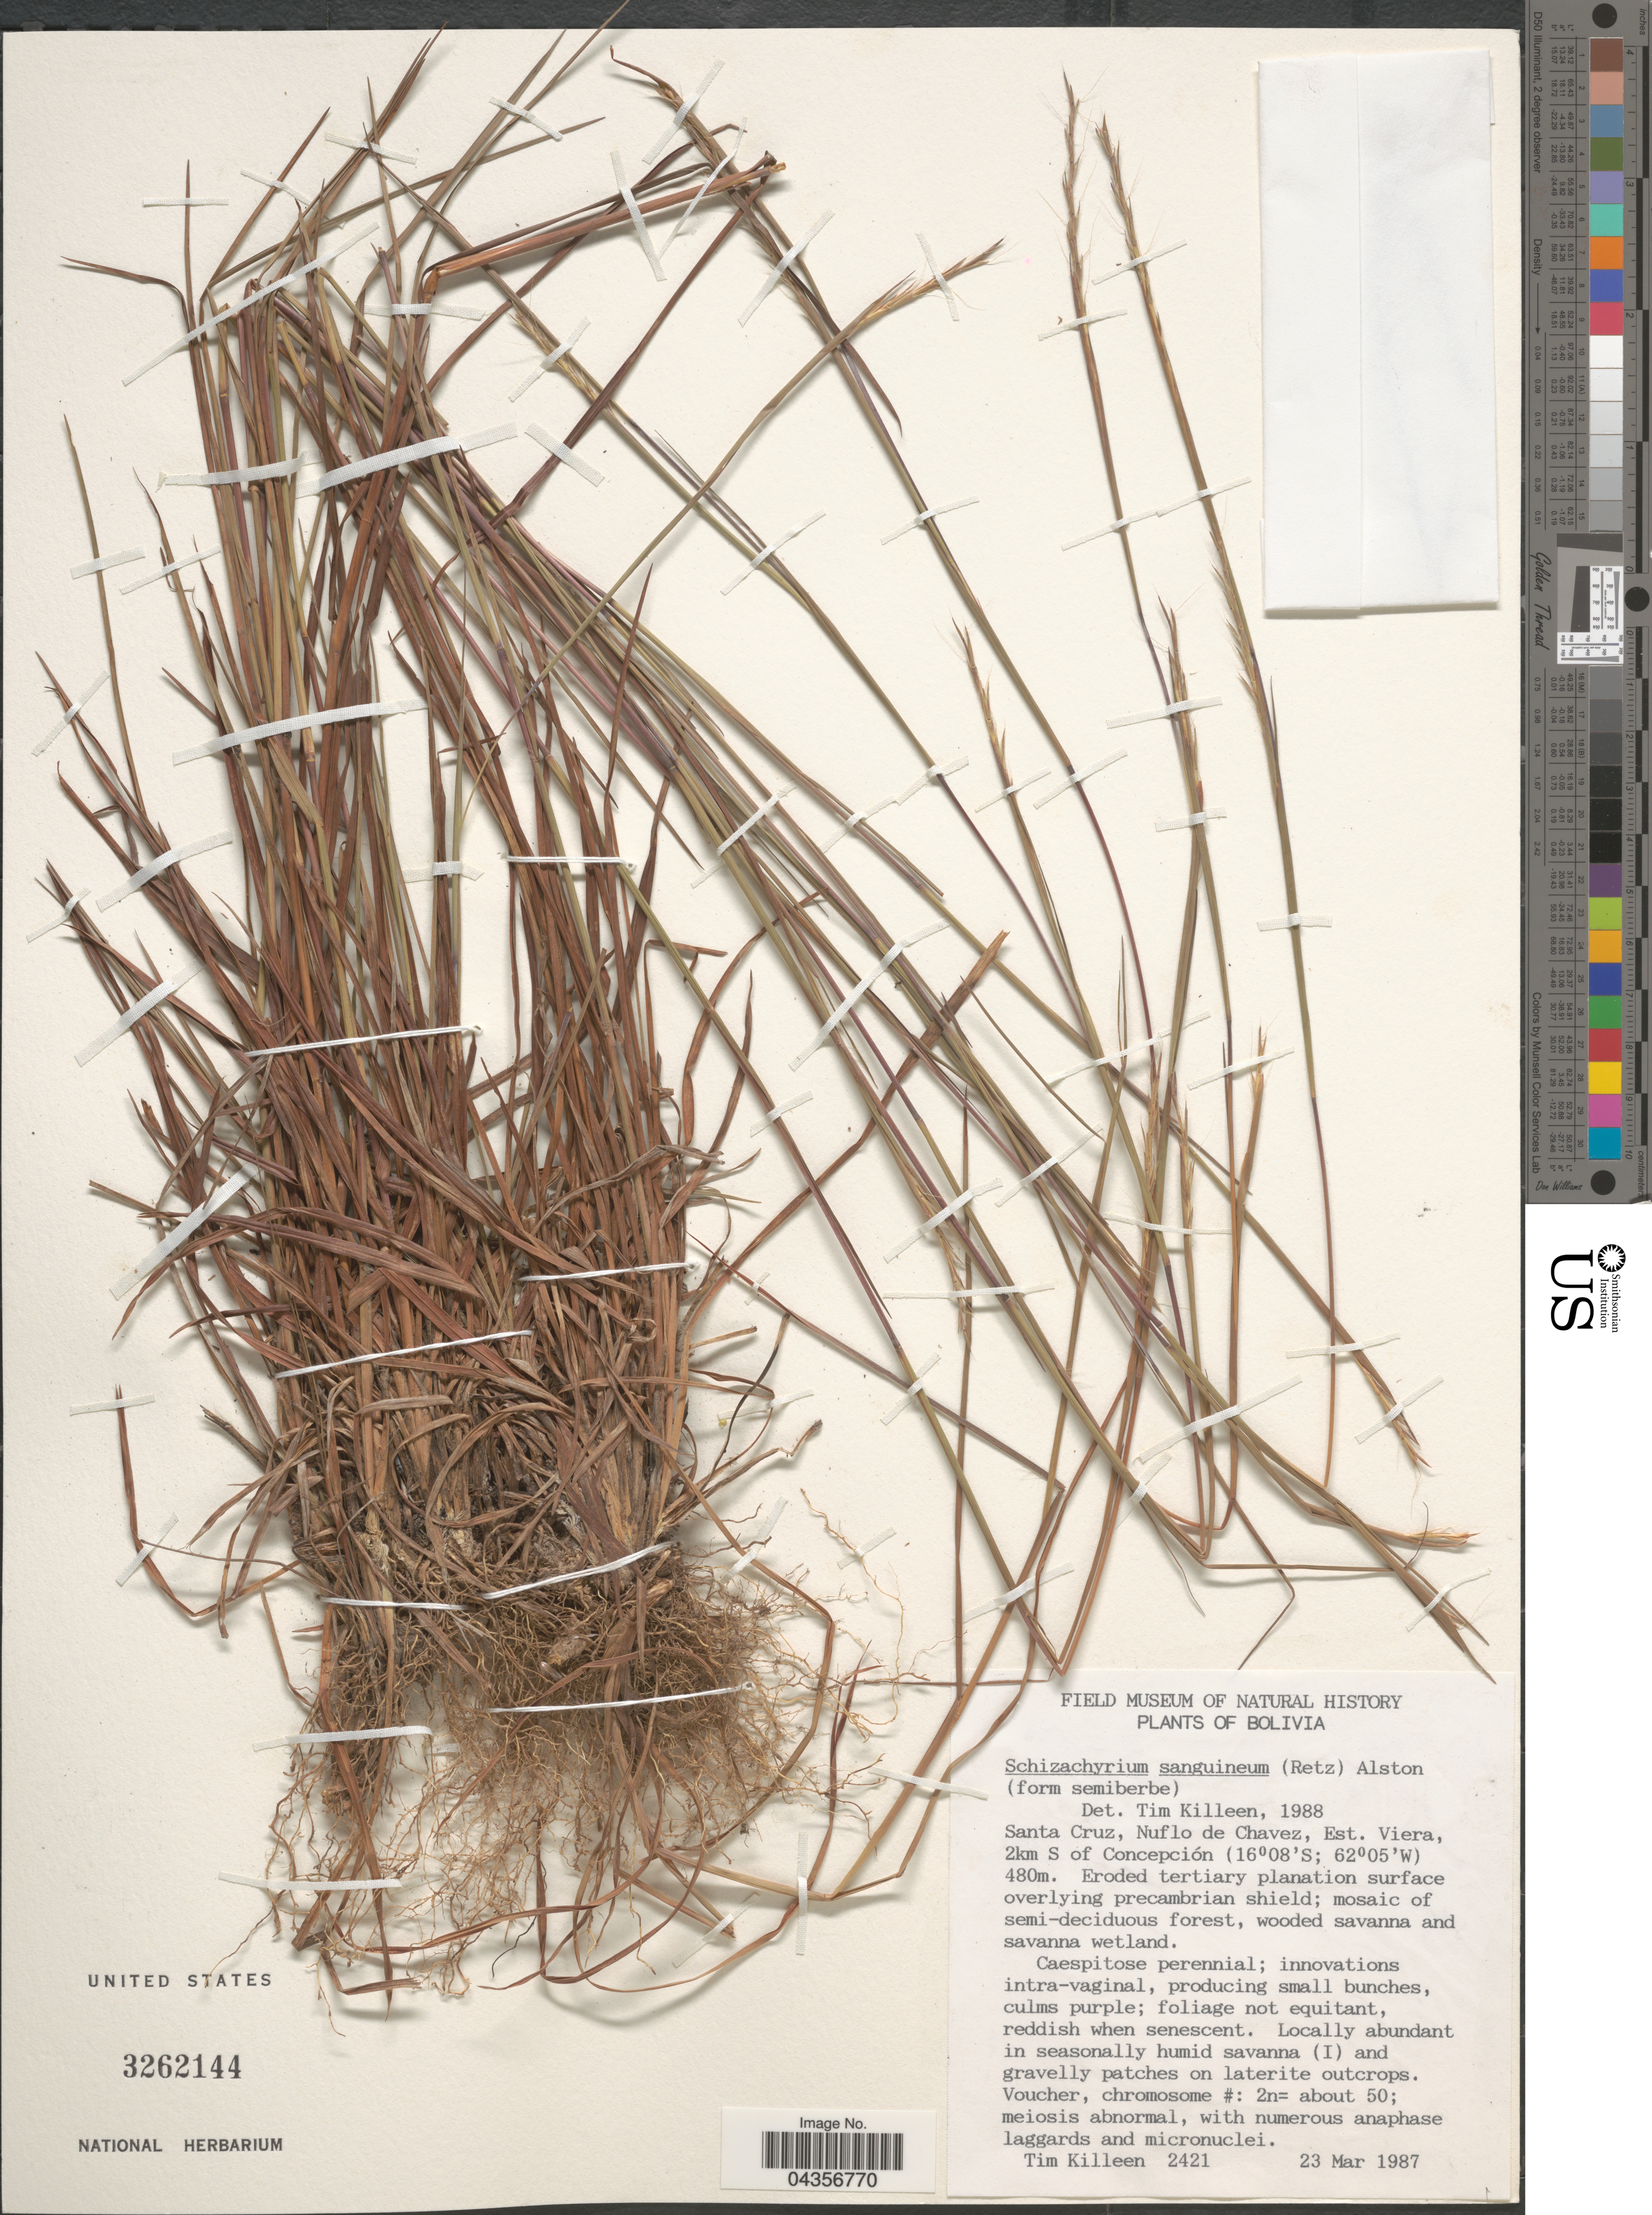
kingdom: Plantae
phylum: Tracheophyta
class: Liliopsida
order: Poales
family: Poaceae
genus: Schizachyrium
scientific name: Schizachyrium sanguineum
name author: (Retz.) Alston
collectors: T. J. Killeen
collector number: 2421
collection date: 1987-03-23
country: Bolivia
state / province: Santa Cruz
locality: Santa Cruz, Nuflo de Chavez, Est. Viera, 2km S of Concepción.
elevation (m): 480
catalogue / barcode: US 3262144